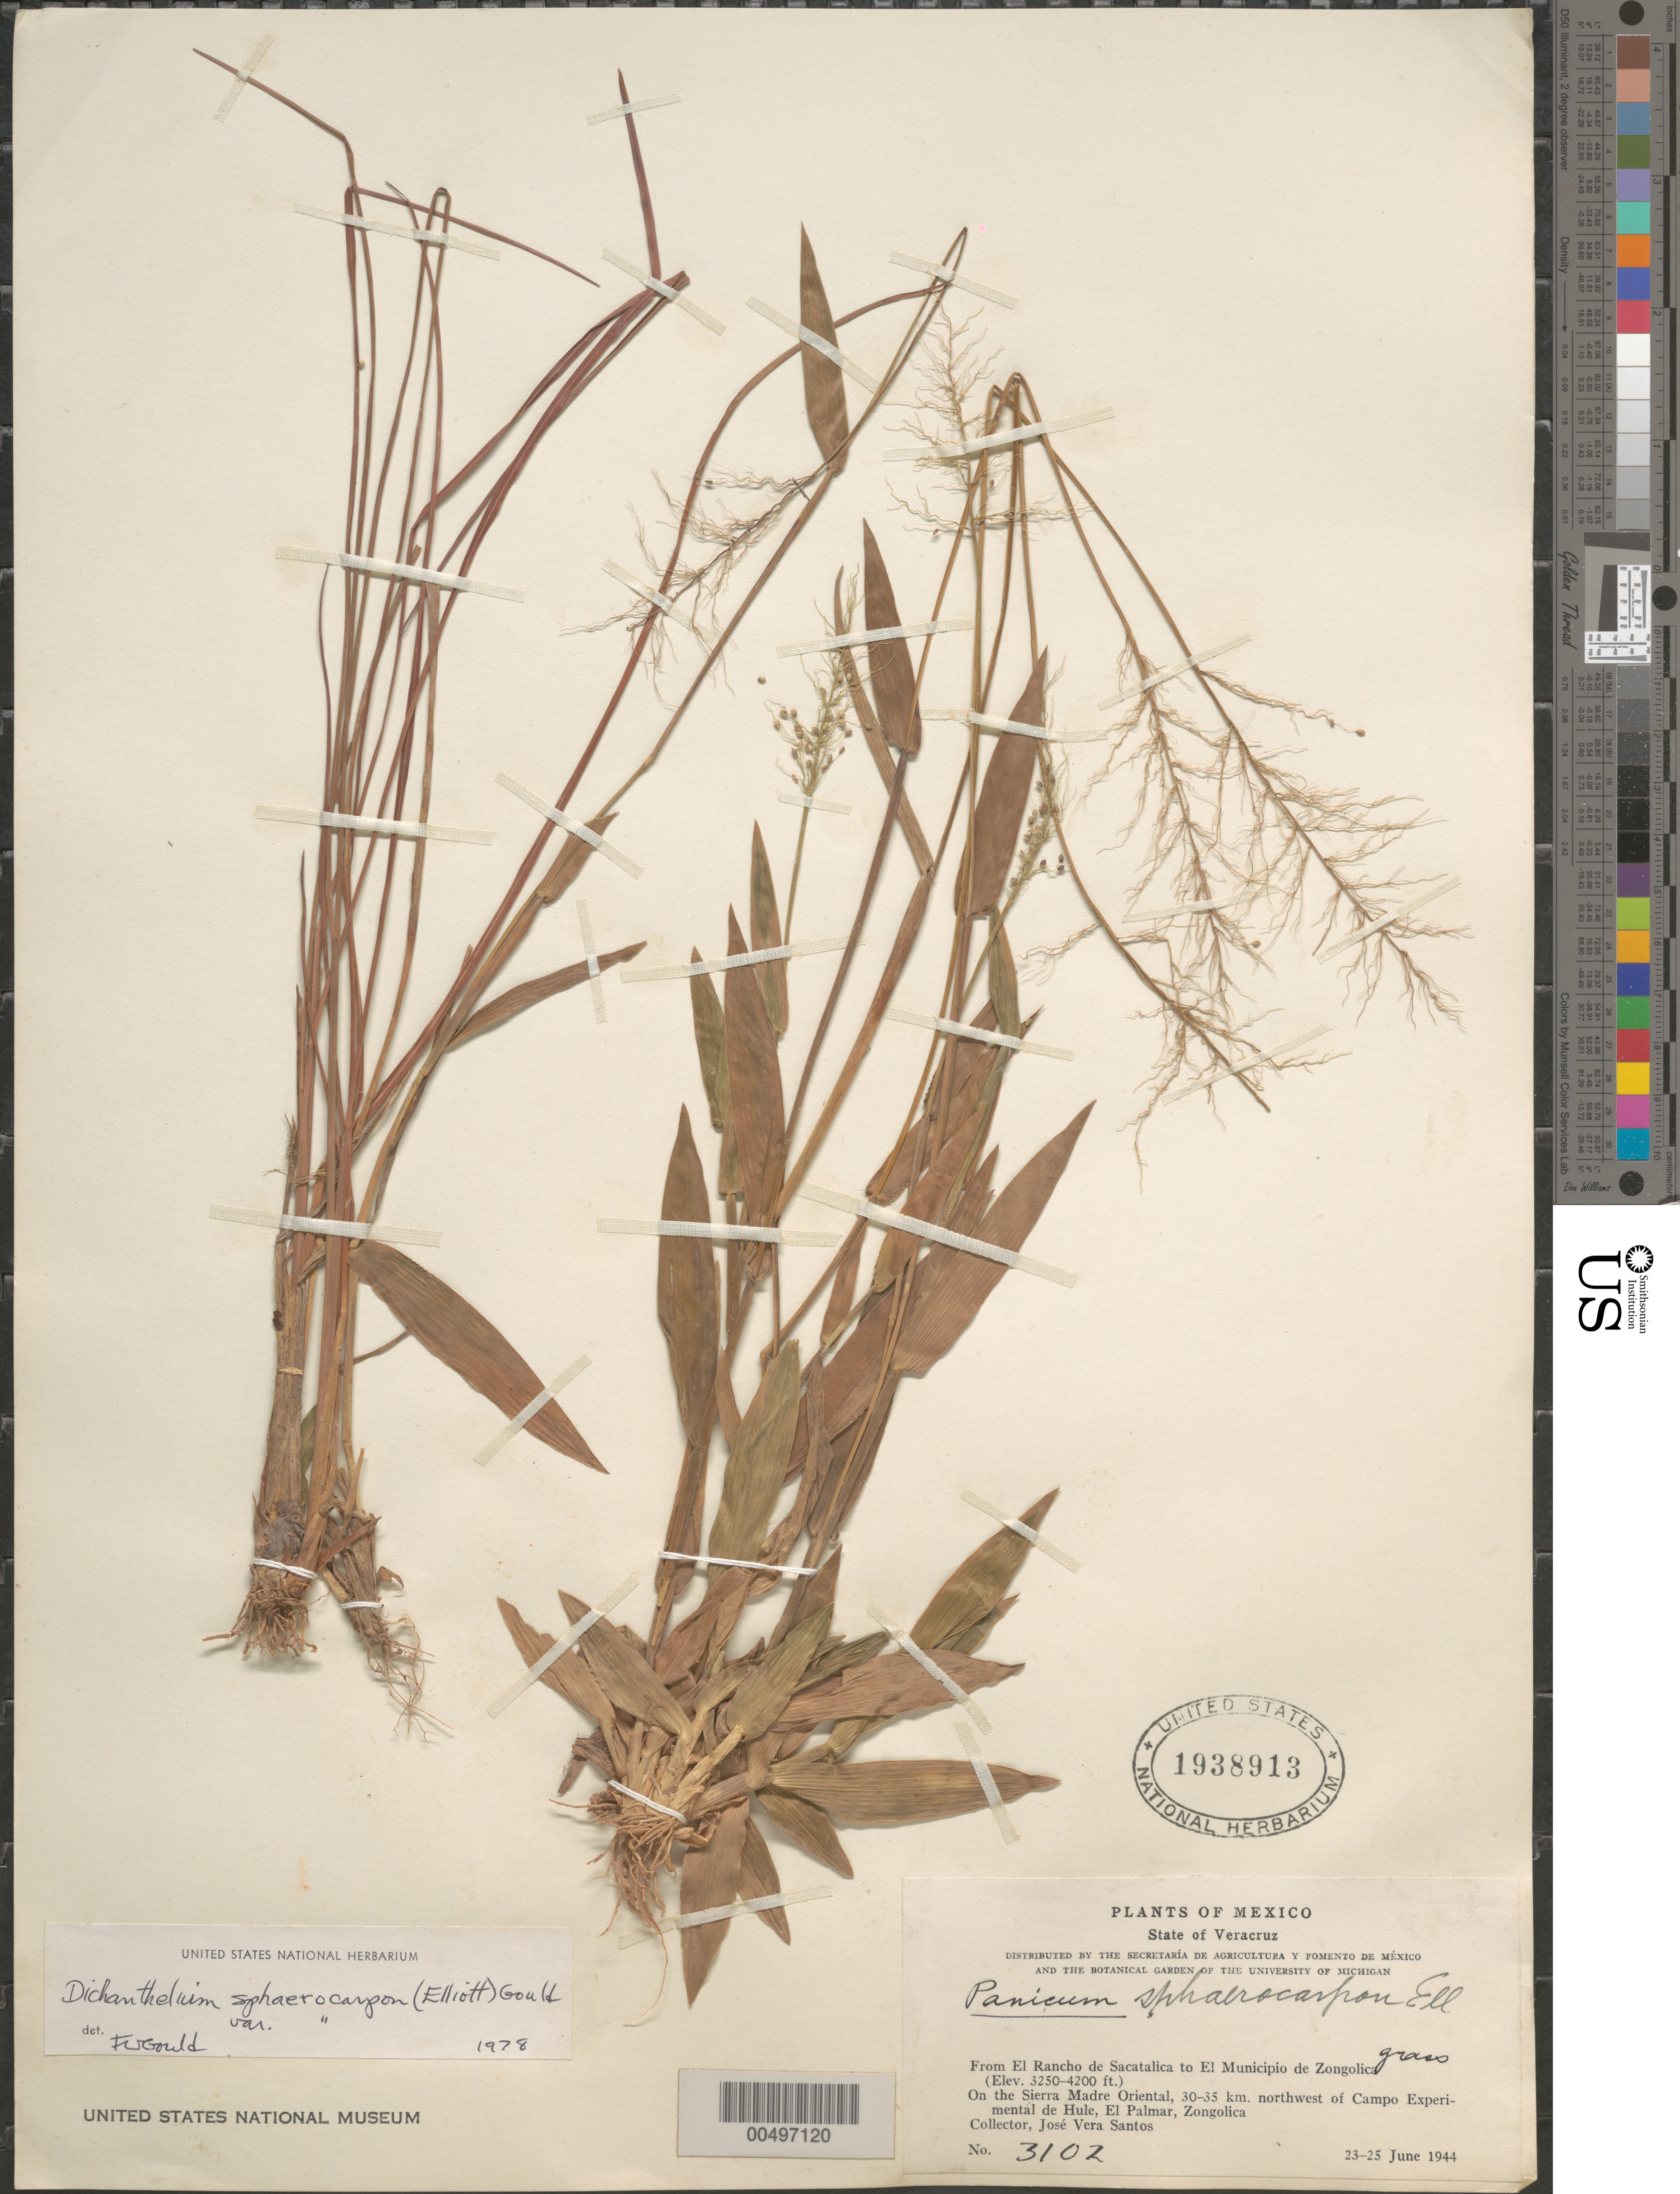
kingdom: Plantae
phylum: Tracheophyta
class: Liliopsida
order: Poales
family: Poaceae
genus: Dichanthelium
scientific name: Dichanthelium sphaerocarpon var. sphaerocarpon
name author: (Elliott) Gould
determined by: Gould, F. W.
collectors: J. V. Santos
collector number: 3102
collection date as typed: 23 Jun 1944 to 25 Jun 1944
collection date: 1944-06-23/1944-06-25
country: Mexico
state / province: Veracruz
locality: From El Rancho de Sacatalica to Zongolica Mun, on the Sierra Madre Oriental, 30-35 km NW of Campo Experimental de Hule, El Pa...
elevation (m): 991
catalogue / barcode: US 1938913